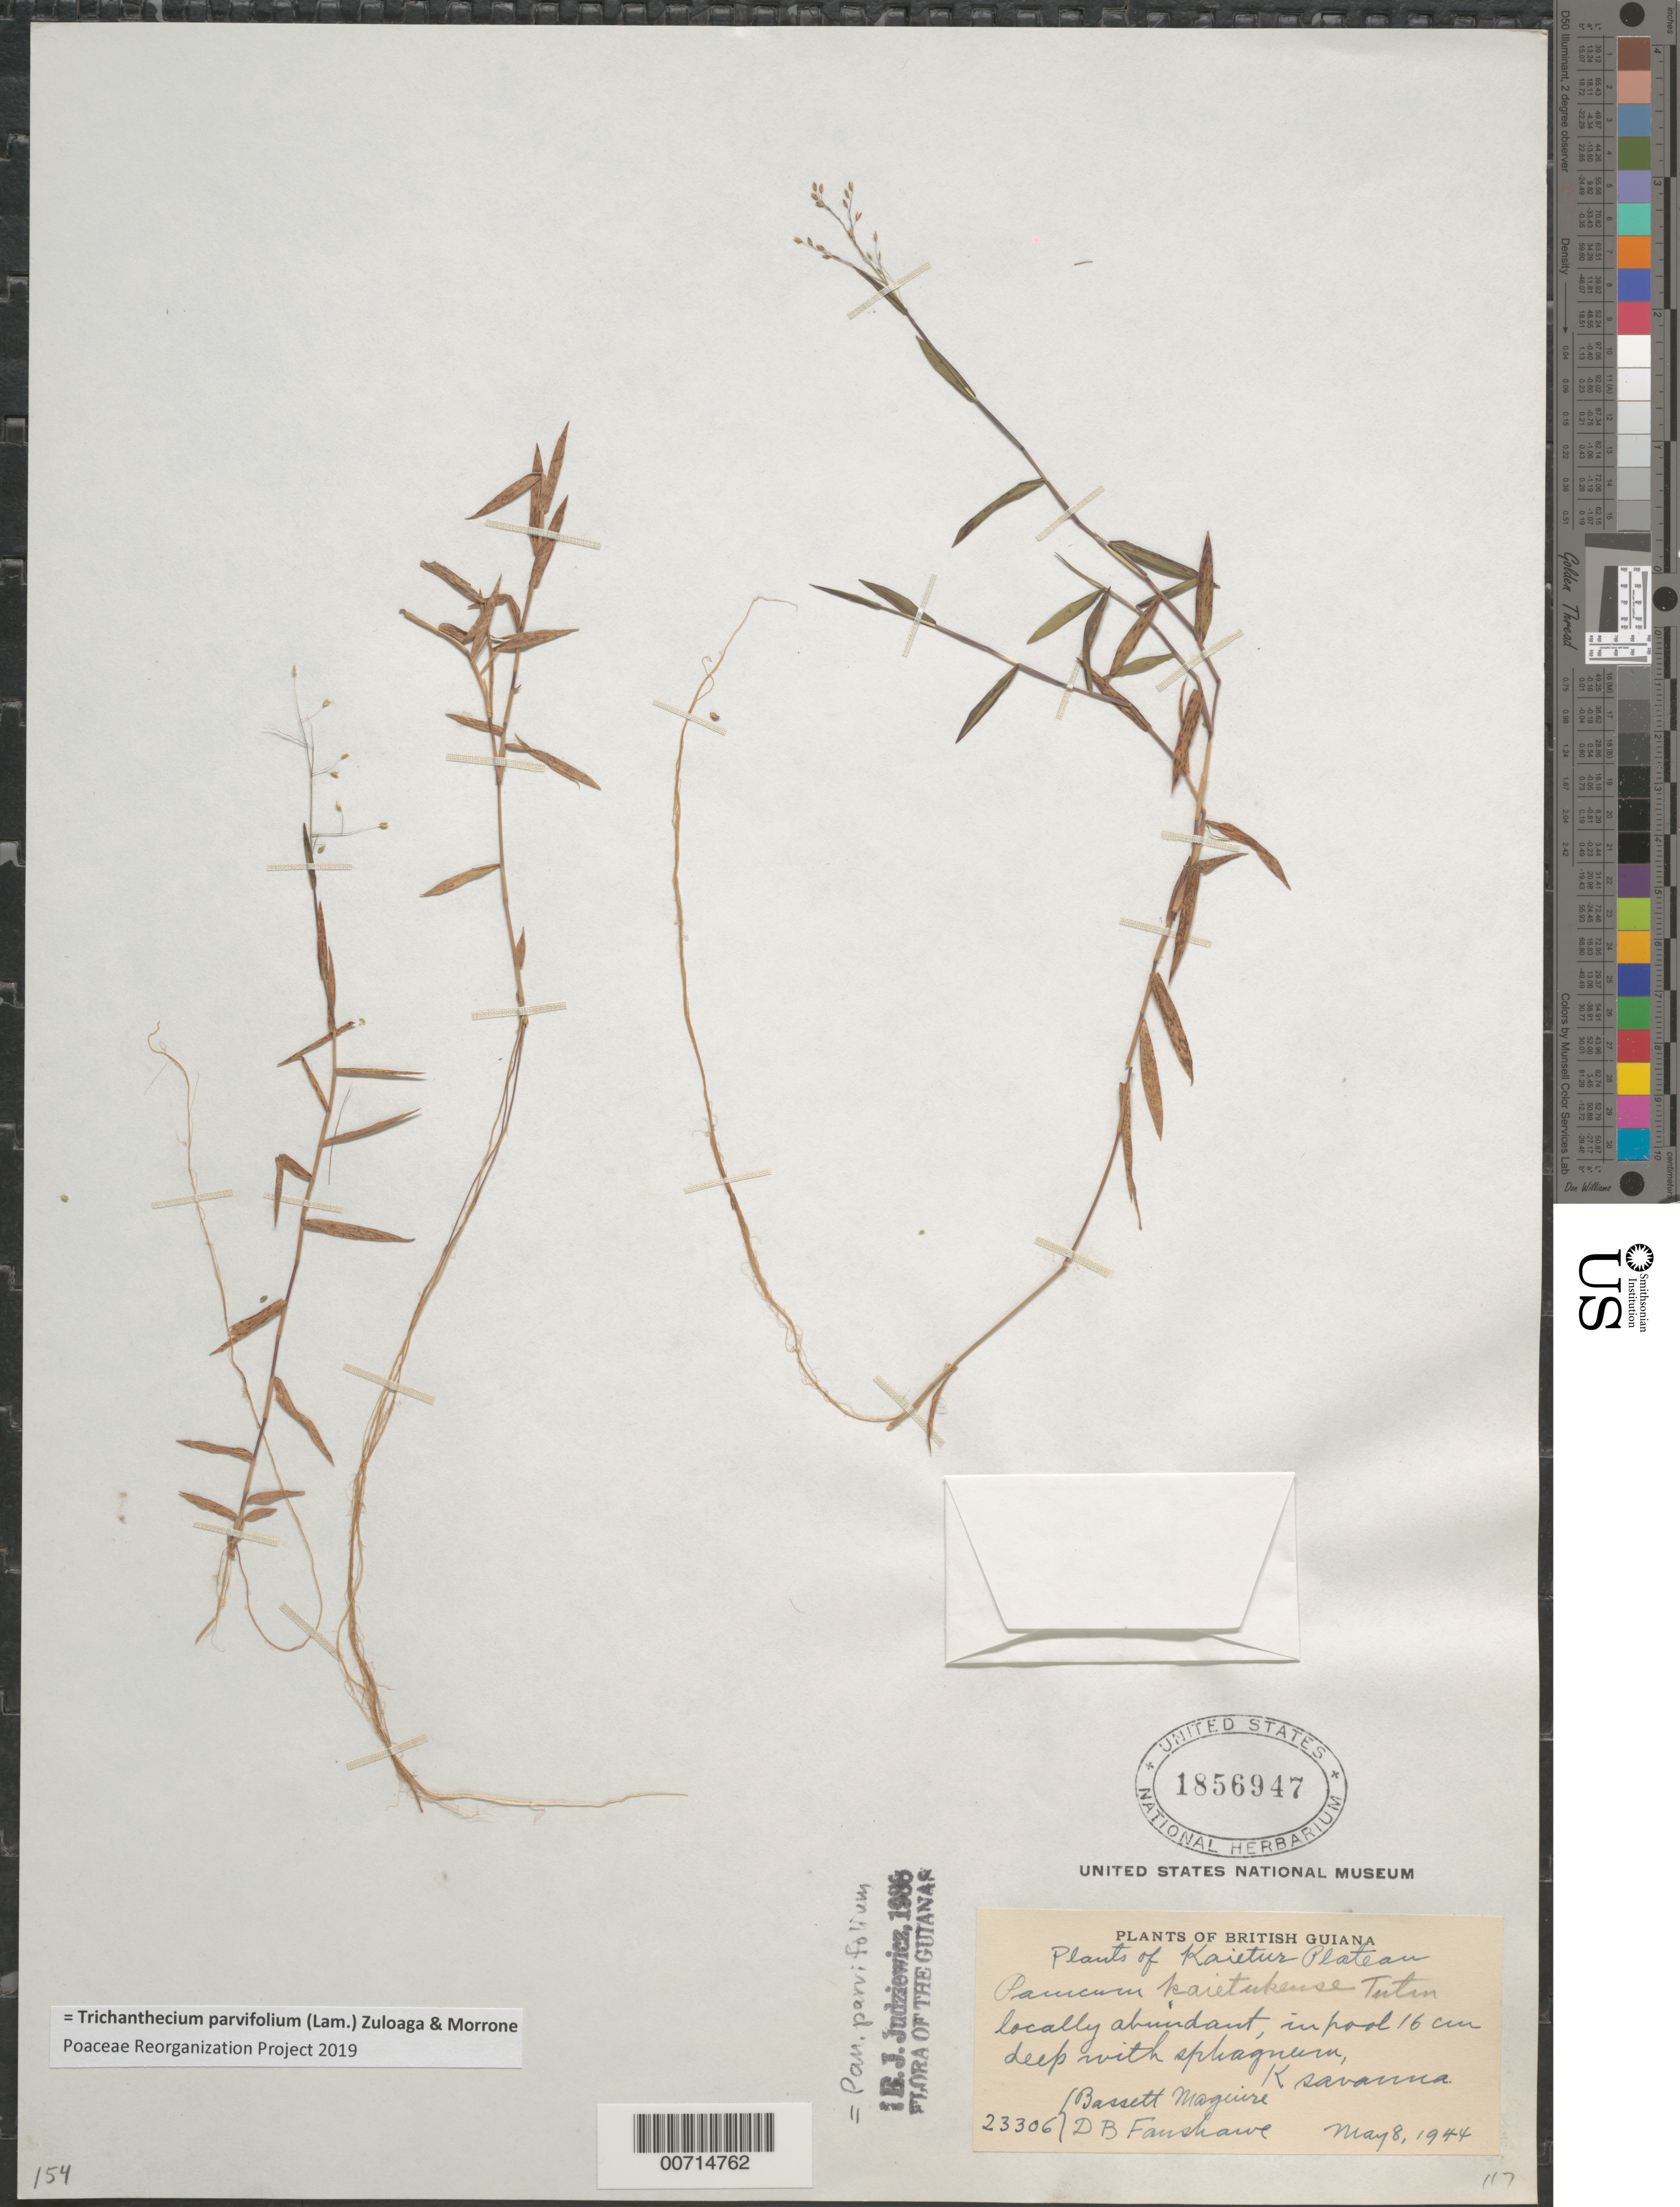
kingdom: Plantae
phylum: Tracheophyta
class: Liliopsida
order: Poales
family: Poaceae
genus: Trichanthecium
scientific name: Trichanthecium parvifolium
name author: (Lam.) Zuloaga & Morrone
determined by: Poaceae Reorganization Project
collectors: B. Maguire & D. B. Fanshawe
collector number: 23306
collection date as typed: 8-May-44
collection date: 1944-05-08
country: Guyana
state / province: Potaro-Siparuni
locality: Kaieteur Plateau, Potaro River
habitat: In pools 16 cm deep w/sphagnum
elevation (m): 427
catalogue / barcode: US 1856947